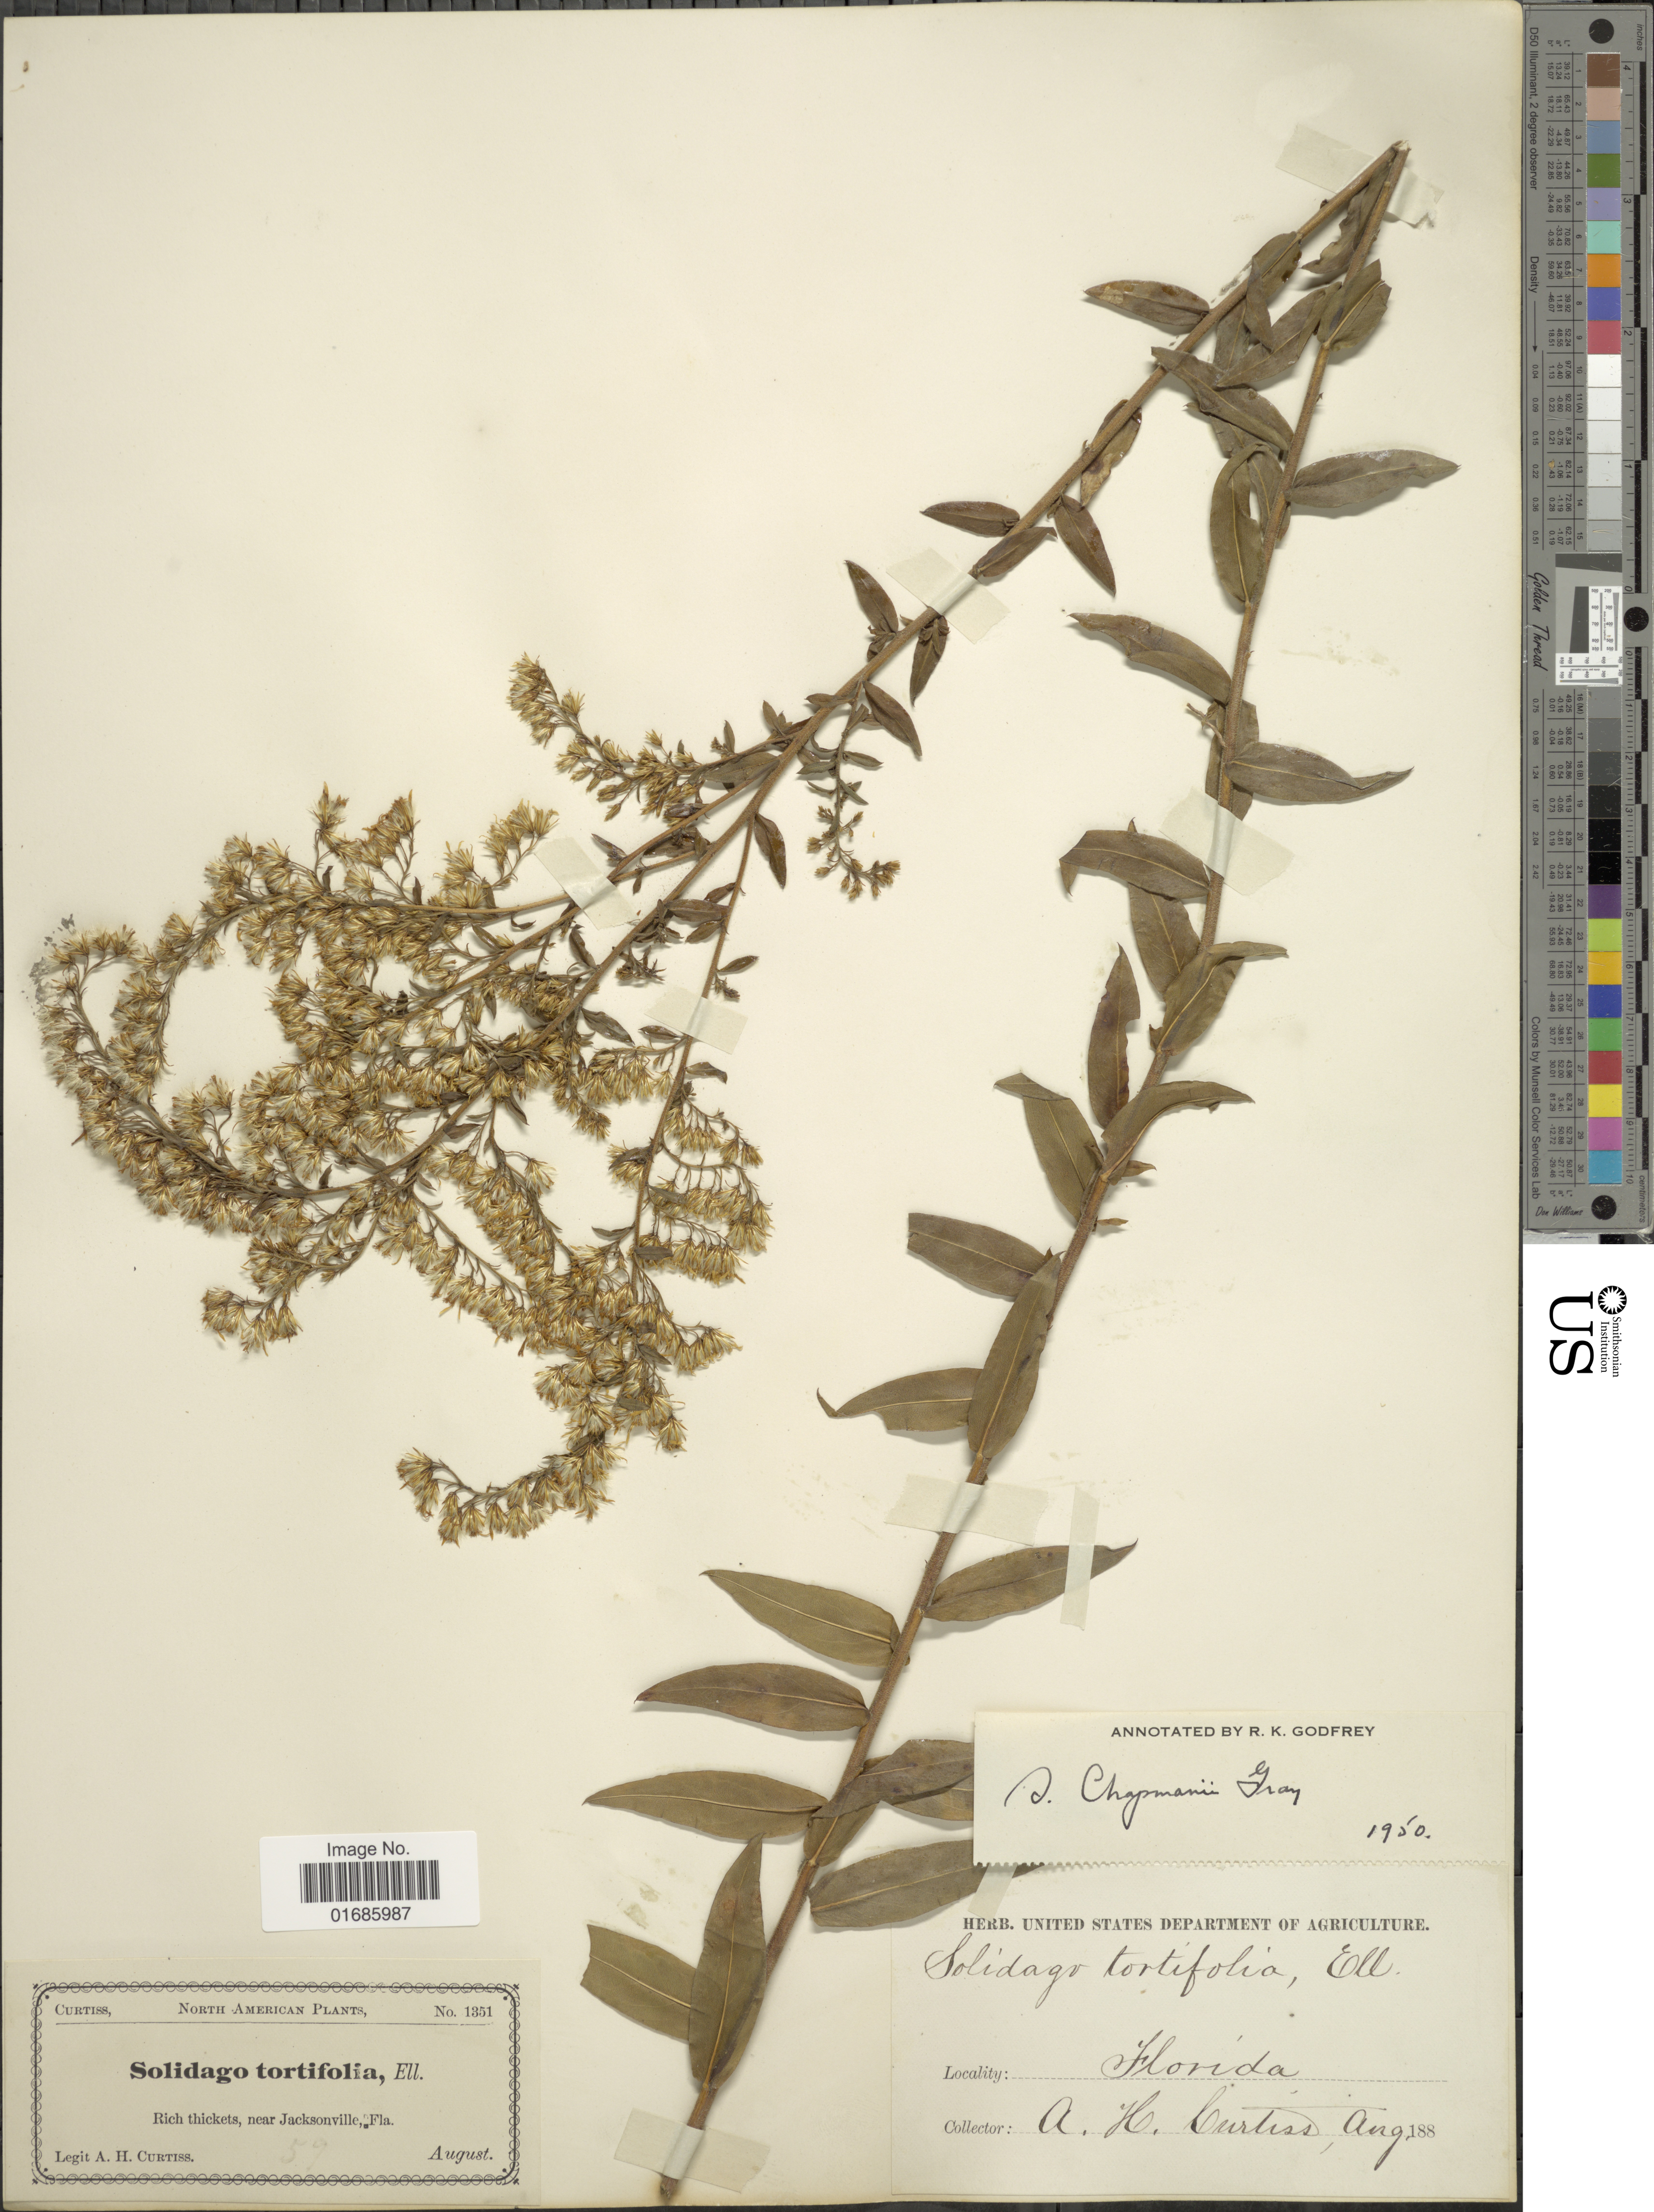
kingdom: Plantae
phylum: Tracheophyta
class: Magnoliopsida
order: Asterales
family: Asteraceae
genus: Solidago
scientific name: Solidago chapmanii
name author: Torr. & A. Gray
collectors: A. H. Curtiss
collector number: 1351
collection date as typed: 188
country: United States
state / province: Florida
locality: Near Jacksonville, Fla.